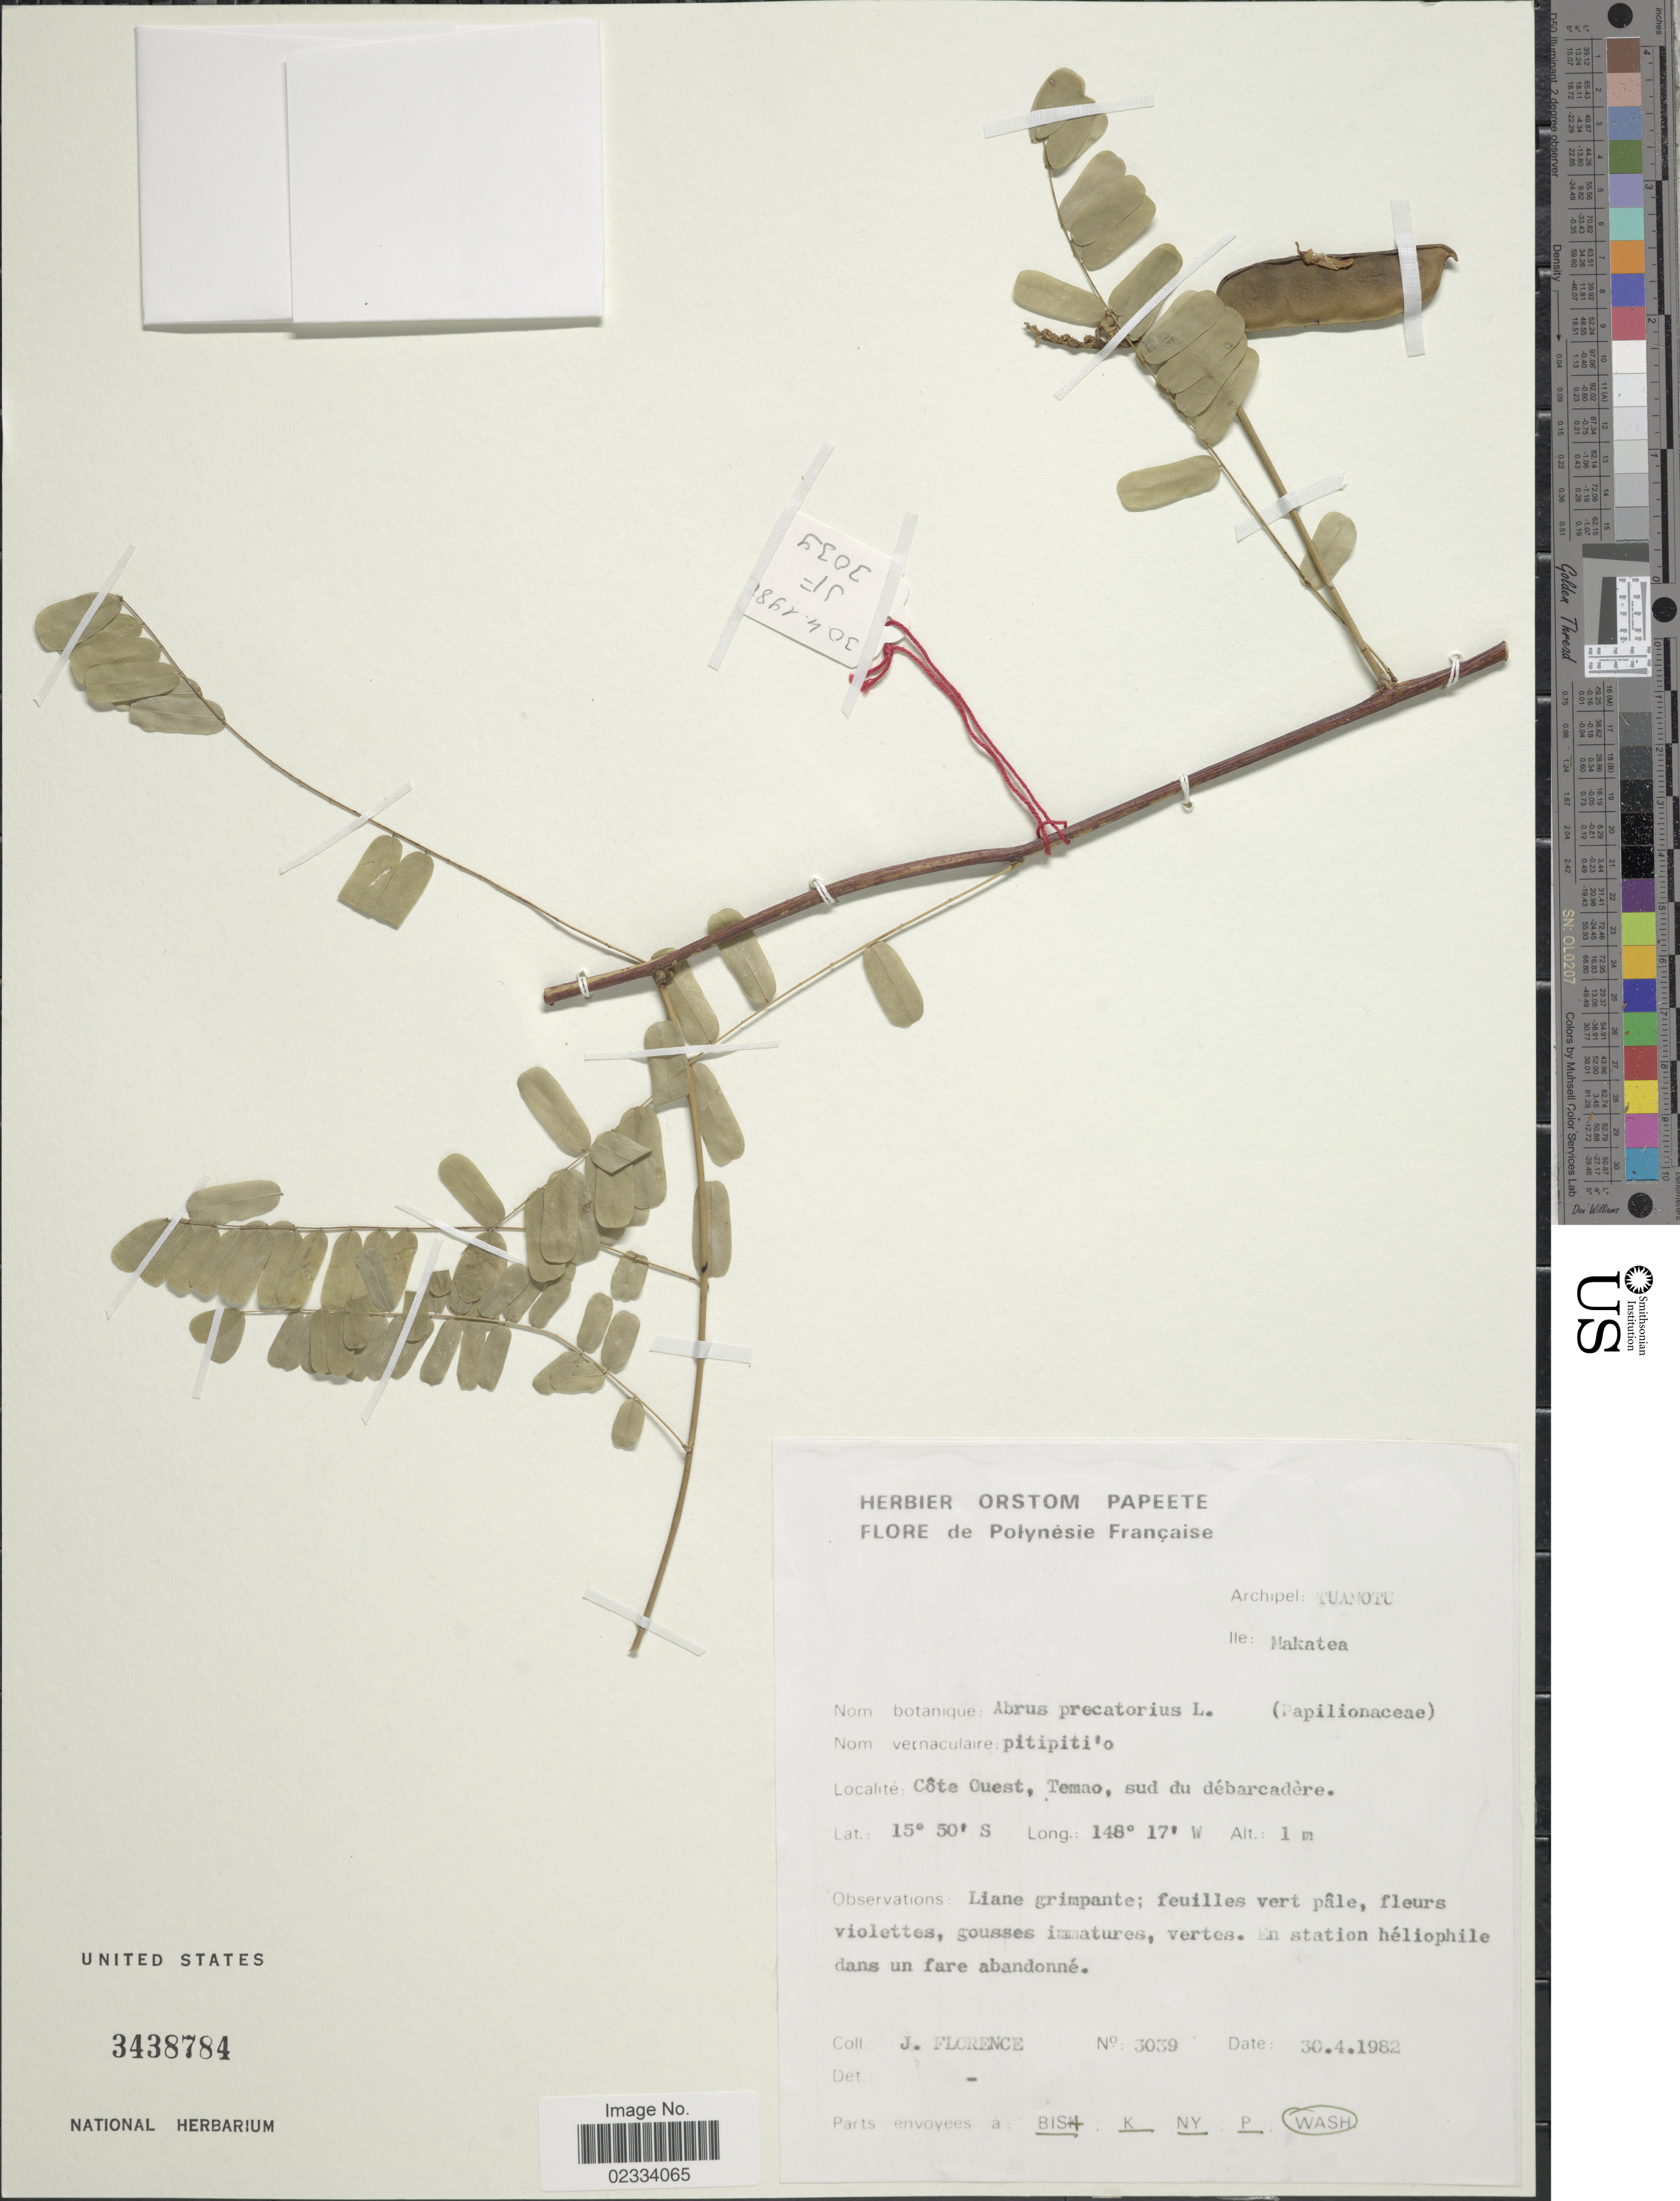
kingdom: Plantae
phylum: Tracheophyta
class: Magnoliopsida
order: Fabales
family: Fabaceae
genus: Abrus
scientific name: Abrus precatorius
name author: L.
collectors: J. Florence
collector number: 3039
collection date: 1982-04-30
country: French Polynesia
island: Makatea [Aurora]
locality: Archipel: Tuamotu. Ile: Makatea. Côte Ouest, Temao, sud du débarcadère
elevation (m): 1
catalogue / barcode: US 3438784